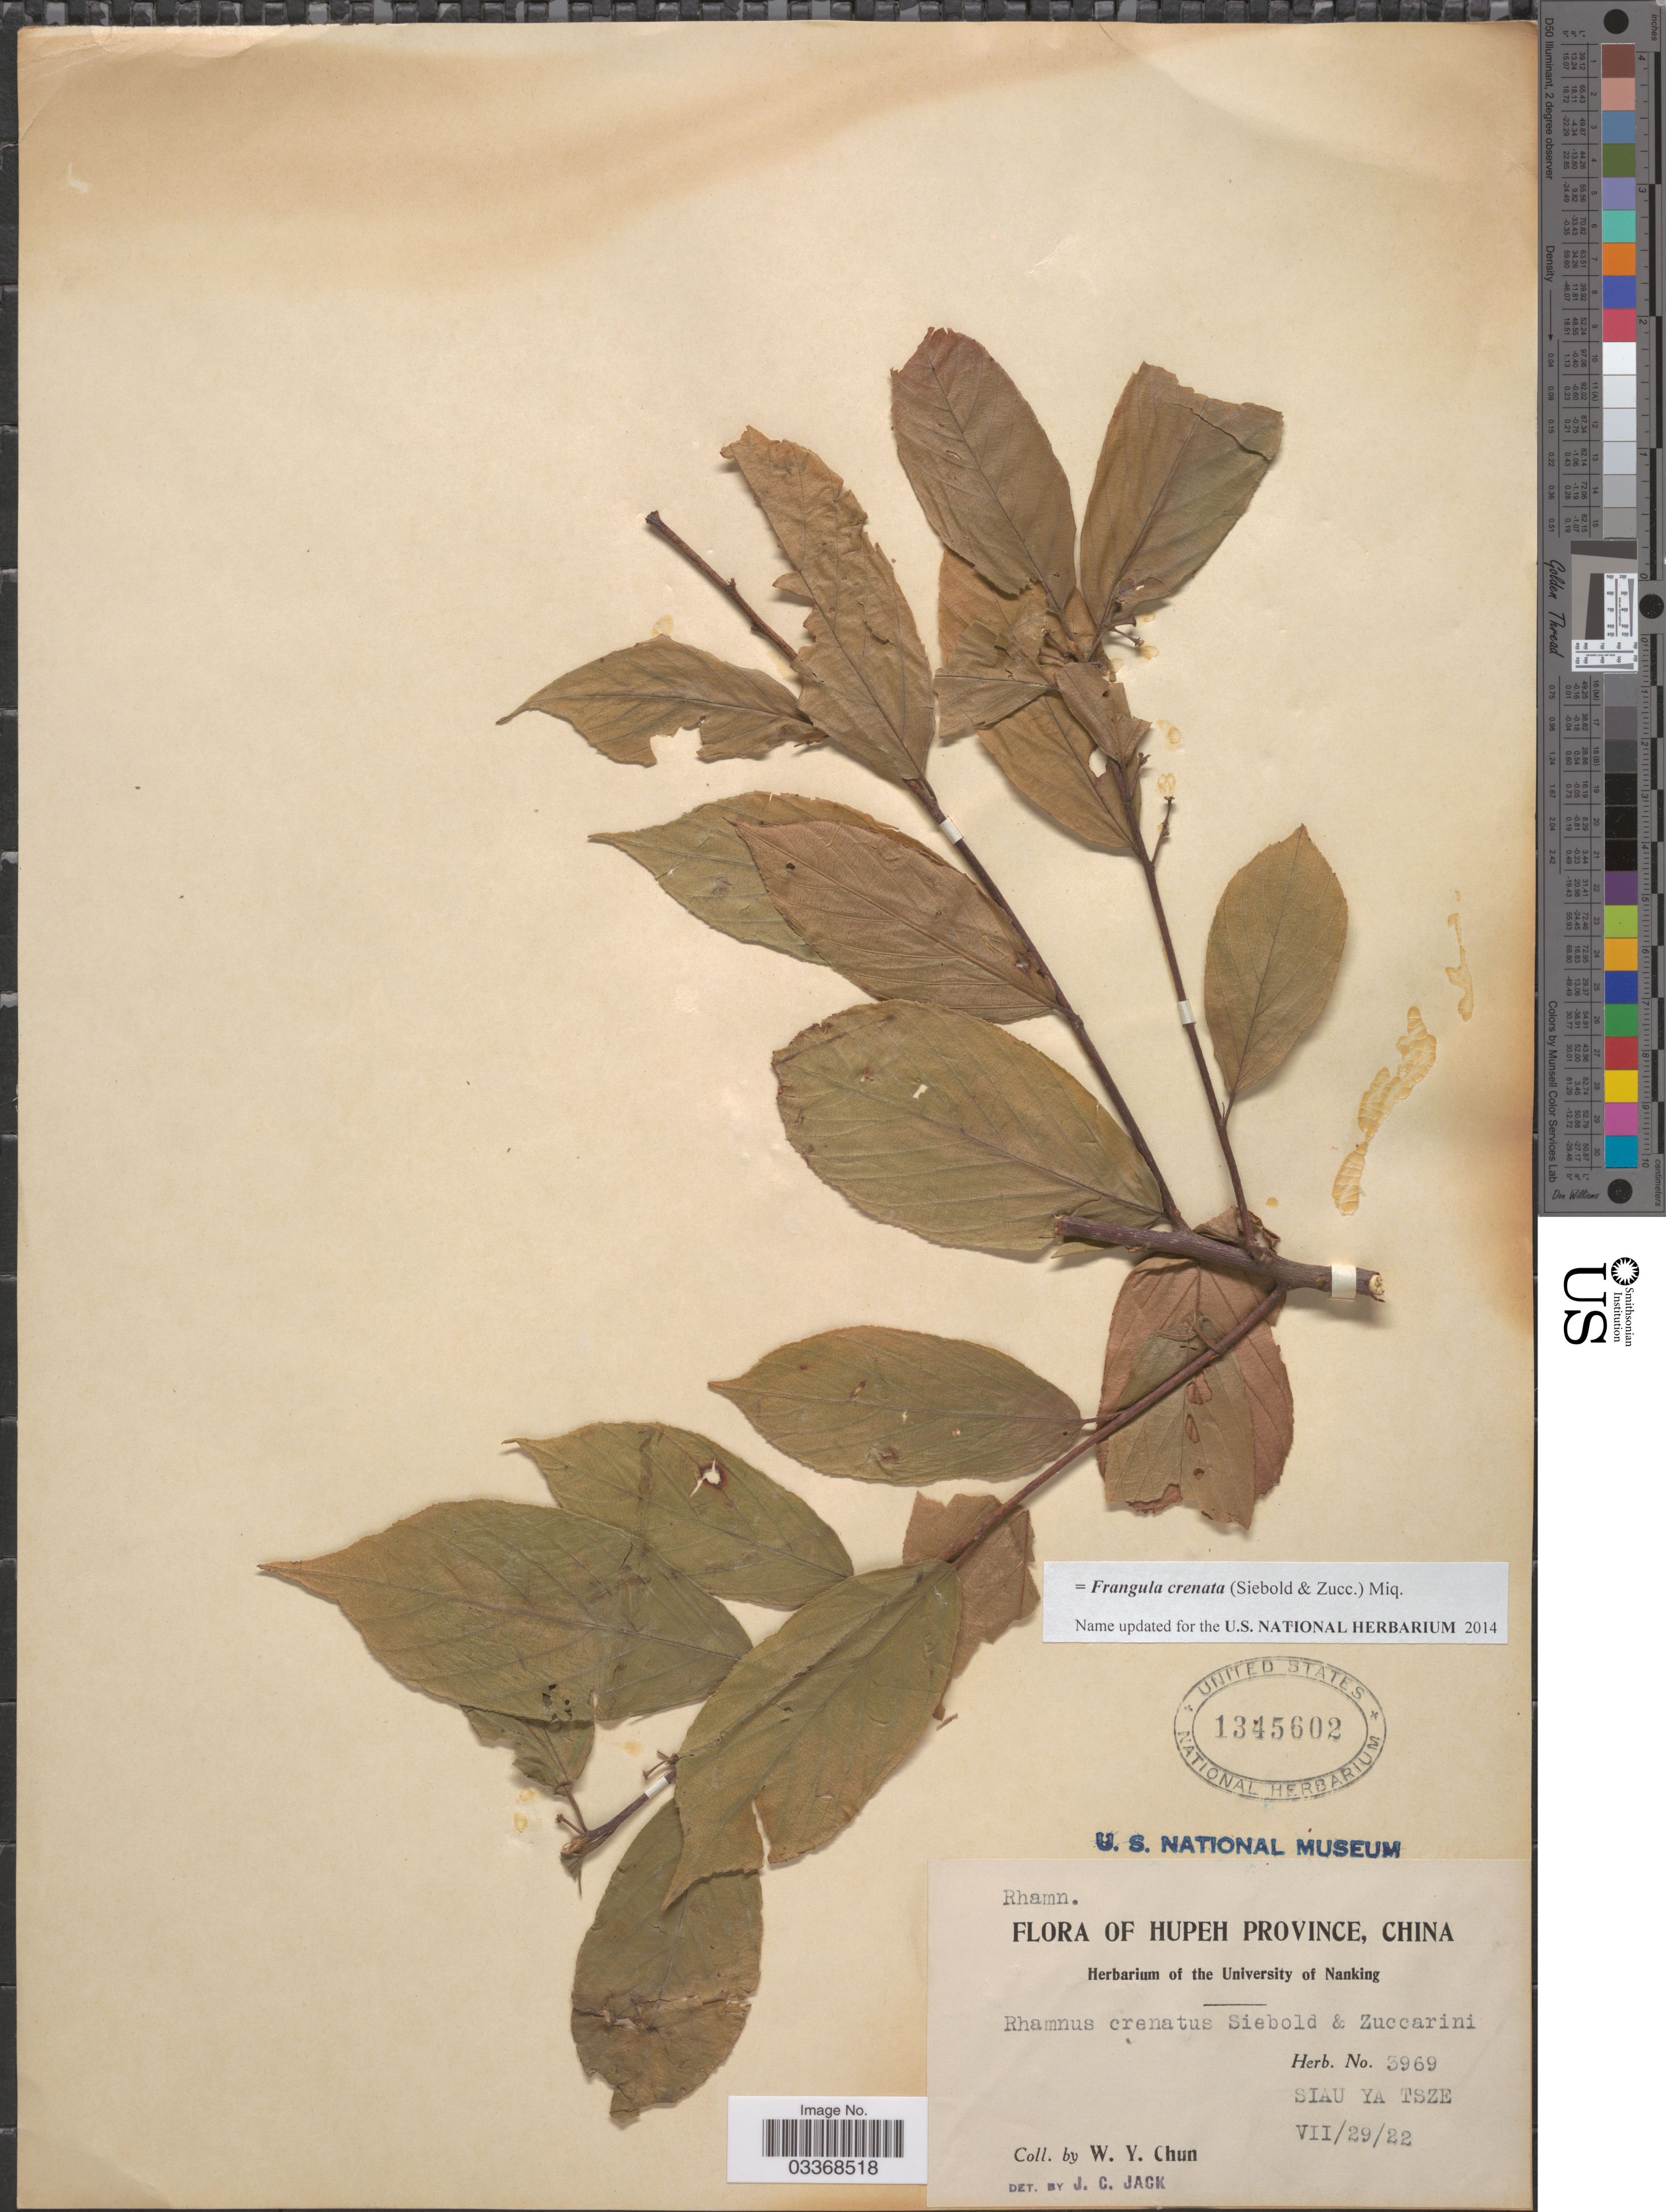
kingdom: Plantae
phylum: Tracheophyta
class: Magnoliopsida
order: Rosales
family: Rhamnaceae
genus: Frangula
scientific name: Frangula crenata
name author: (Siebold & Zucc.) Miq.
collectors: W. Y. Chun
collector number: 3969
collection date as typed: Transcribed d/m/y: 29/7/22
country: China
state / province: Hubei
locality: Hupeh Province. Siau Ya Tsze.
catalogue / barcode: US 1345602